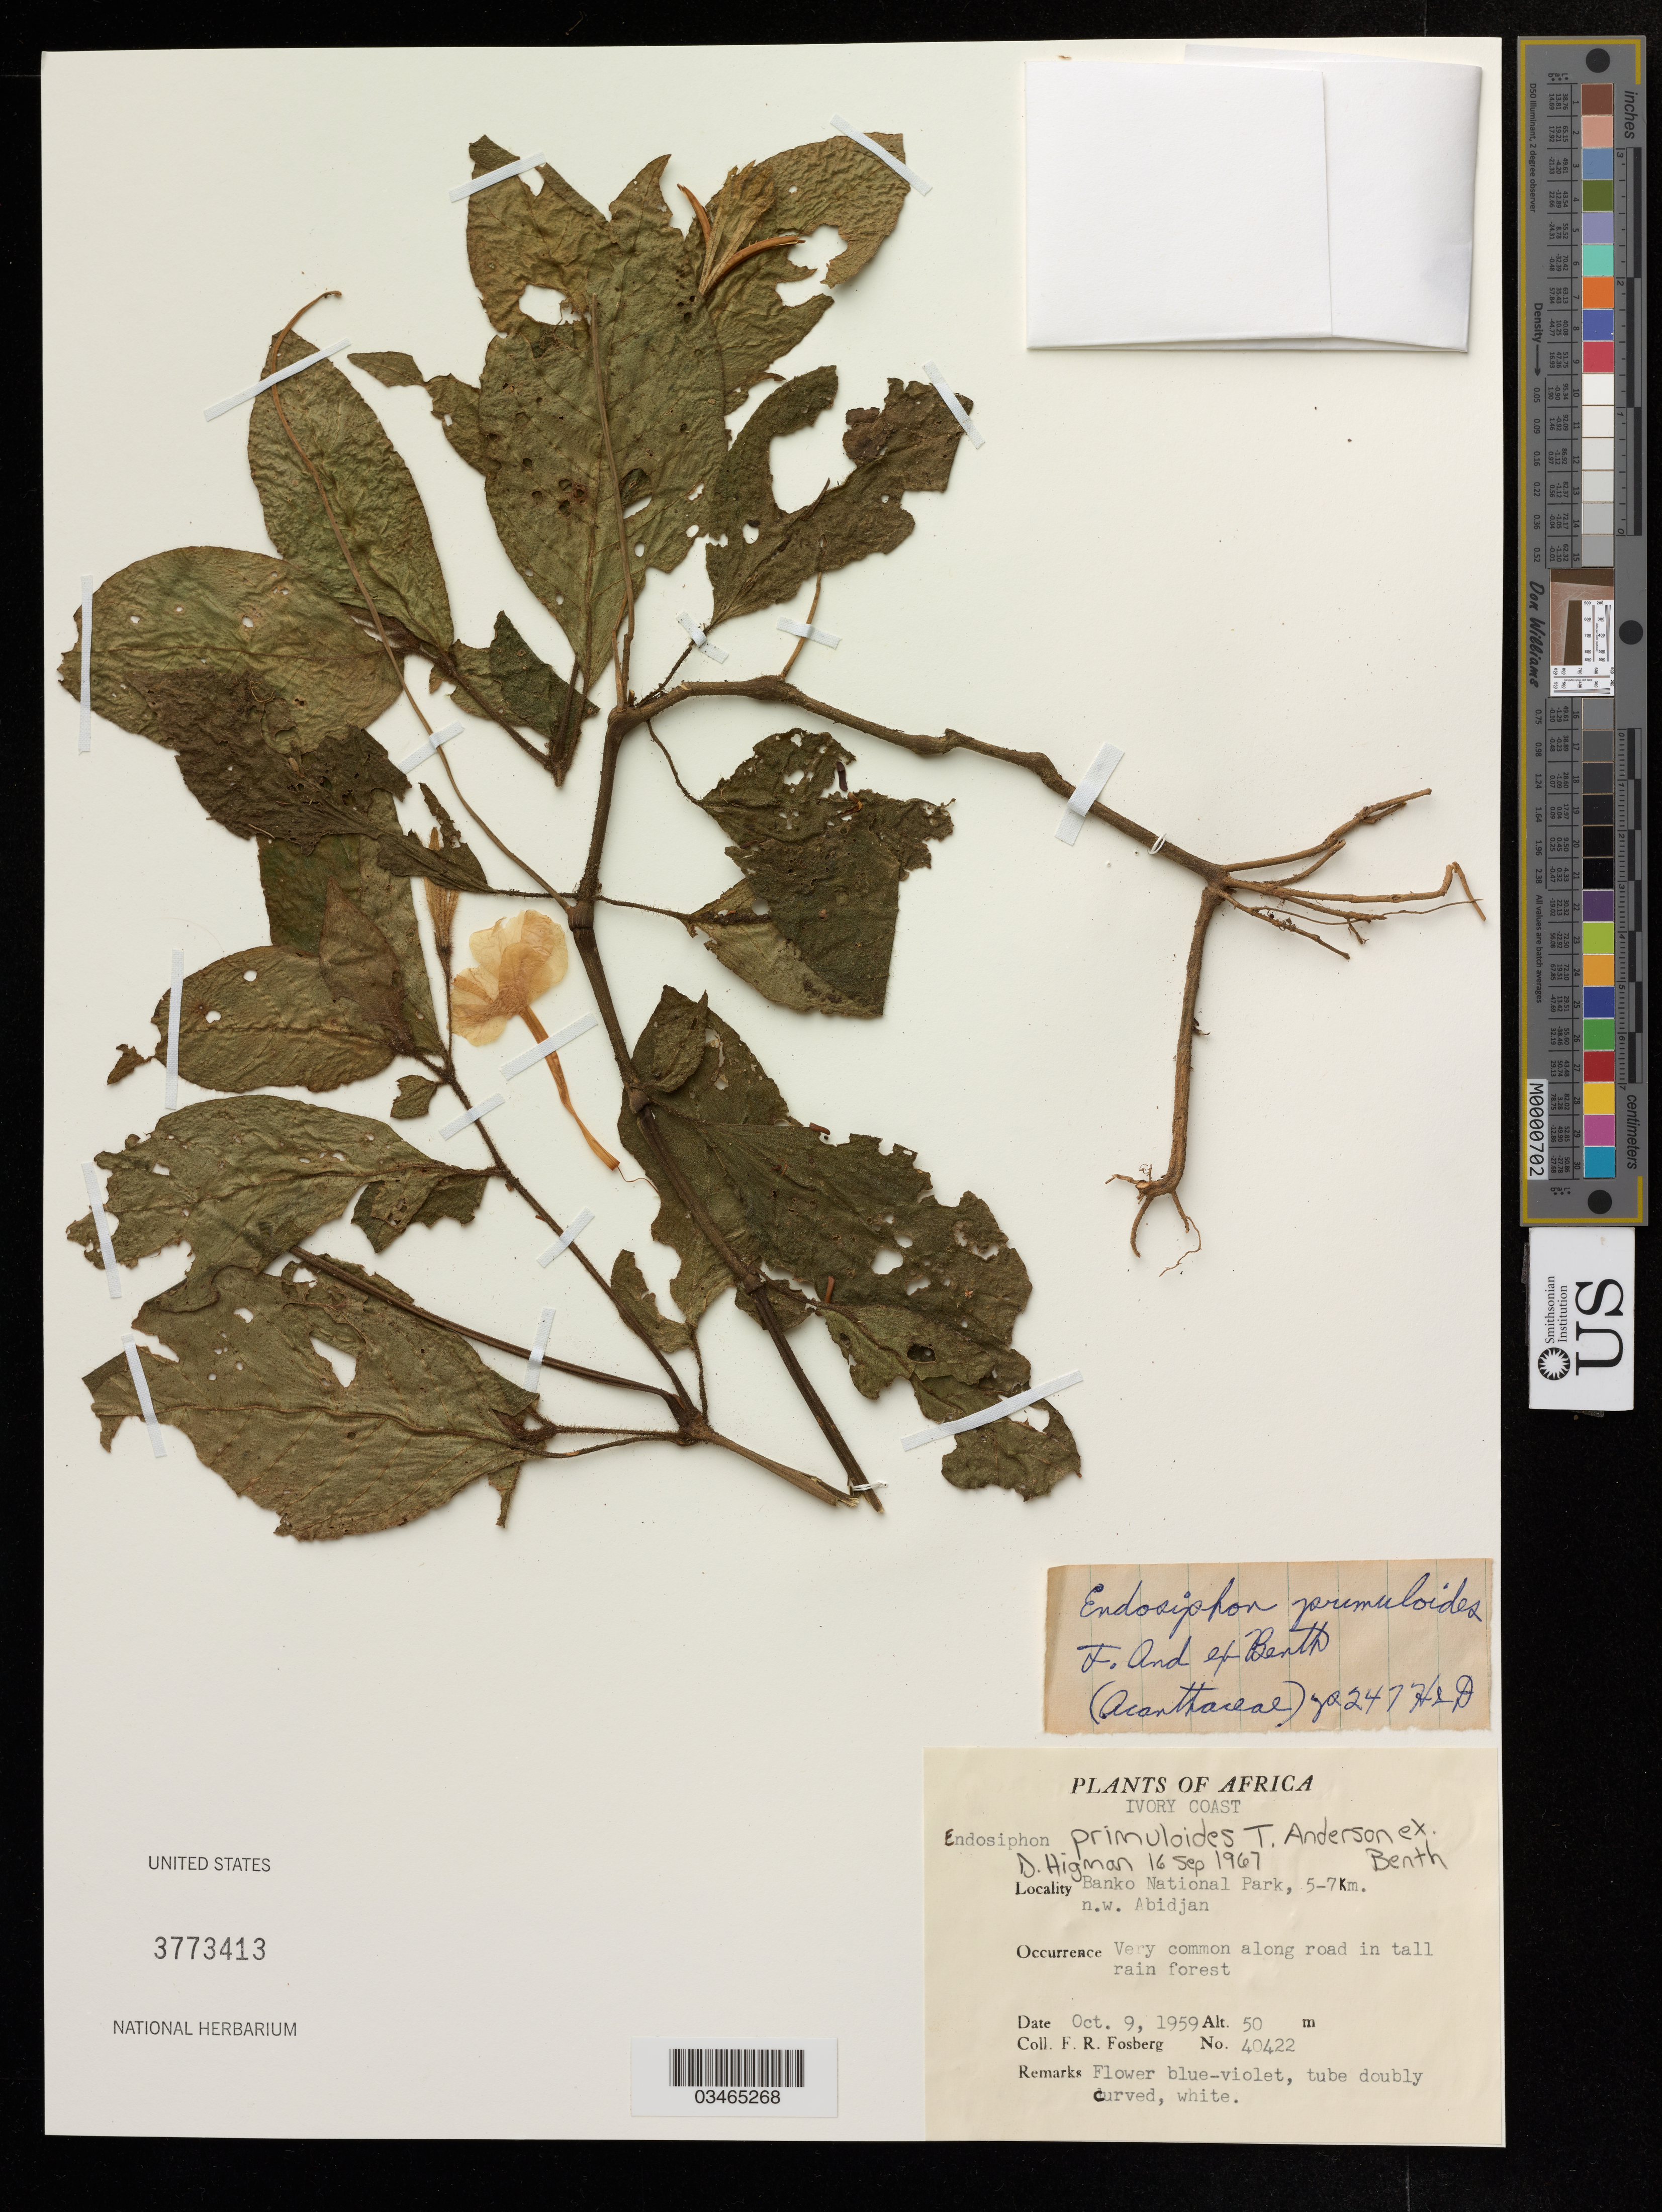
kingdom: Plantae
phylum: Tracheophyta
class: Magnoliopsida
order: Lamiales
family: Acanthaceae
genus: Ruellia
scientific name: Ruellia primuloides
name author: (T. Anderson ex Benth.) Heine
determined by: (US) Smithsonian Institution - National Museum of Natural History - Department of Botany (UNITED STATES)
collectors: F. R. Fosberg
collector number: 40422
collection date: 1959-10-09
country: Ivory Coast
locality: Banko National Park, 5-7 Km. n.w. Abidjan.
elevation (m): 50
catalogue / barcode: US 3773413